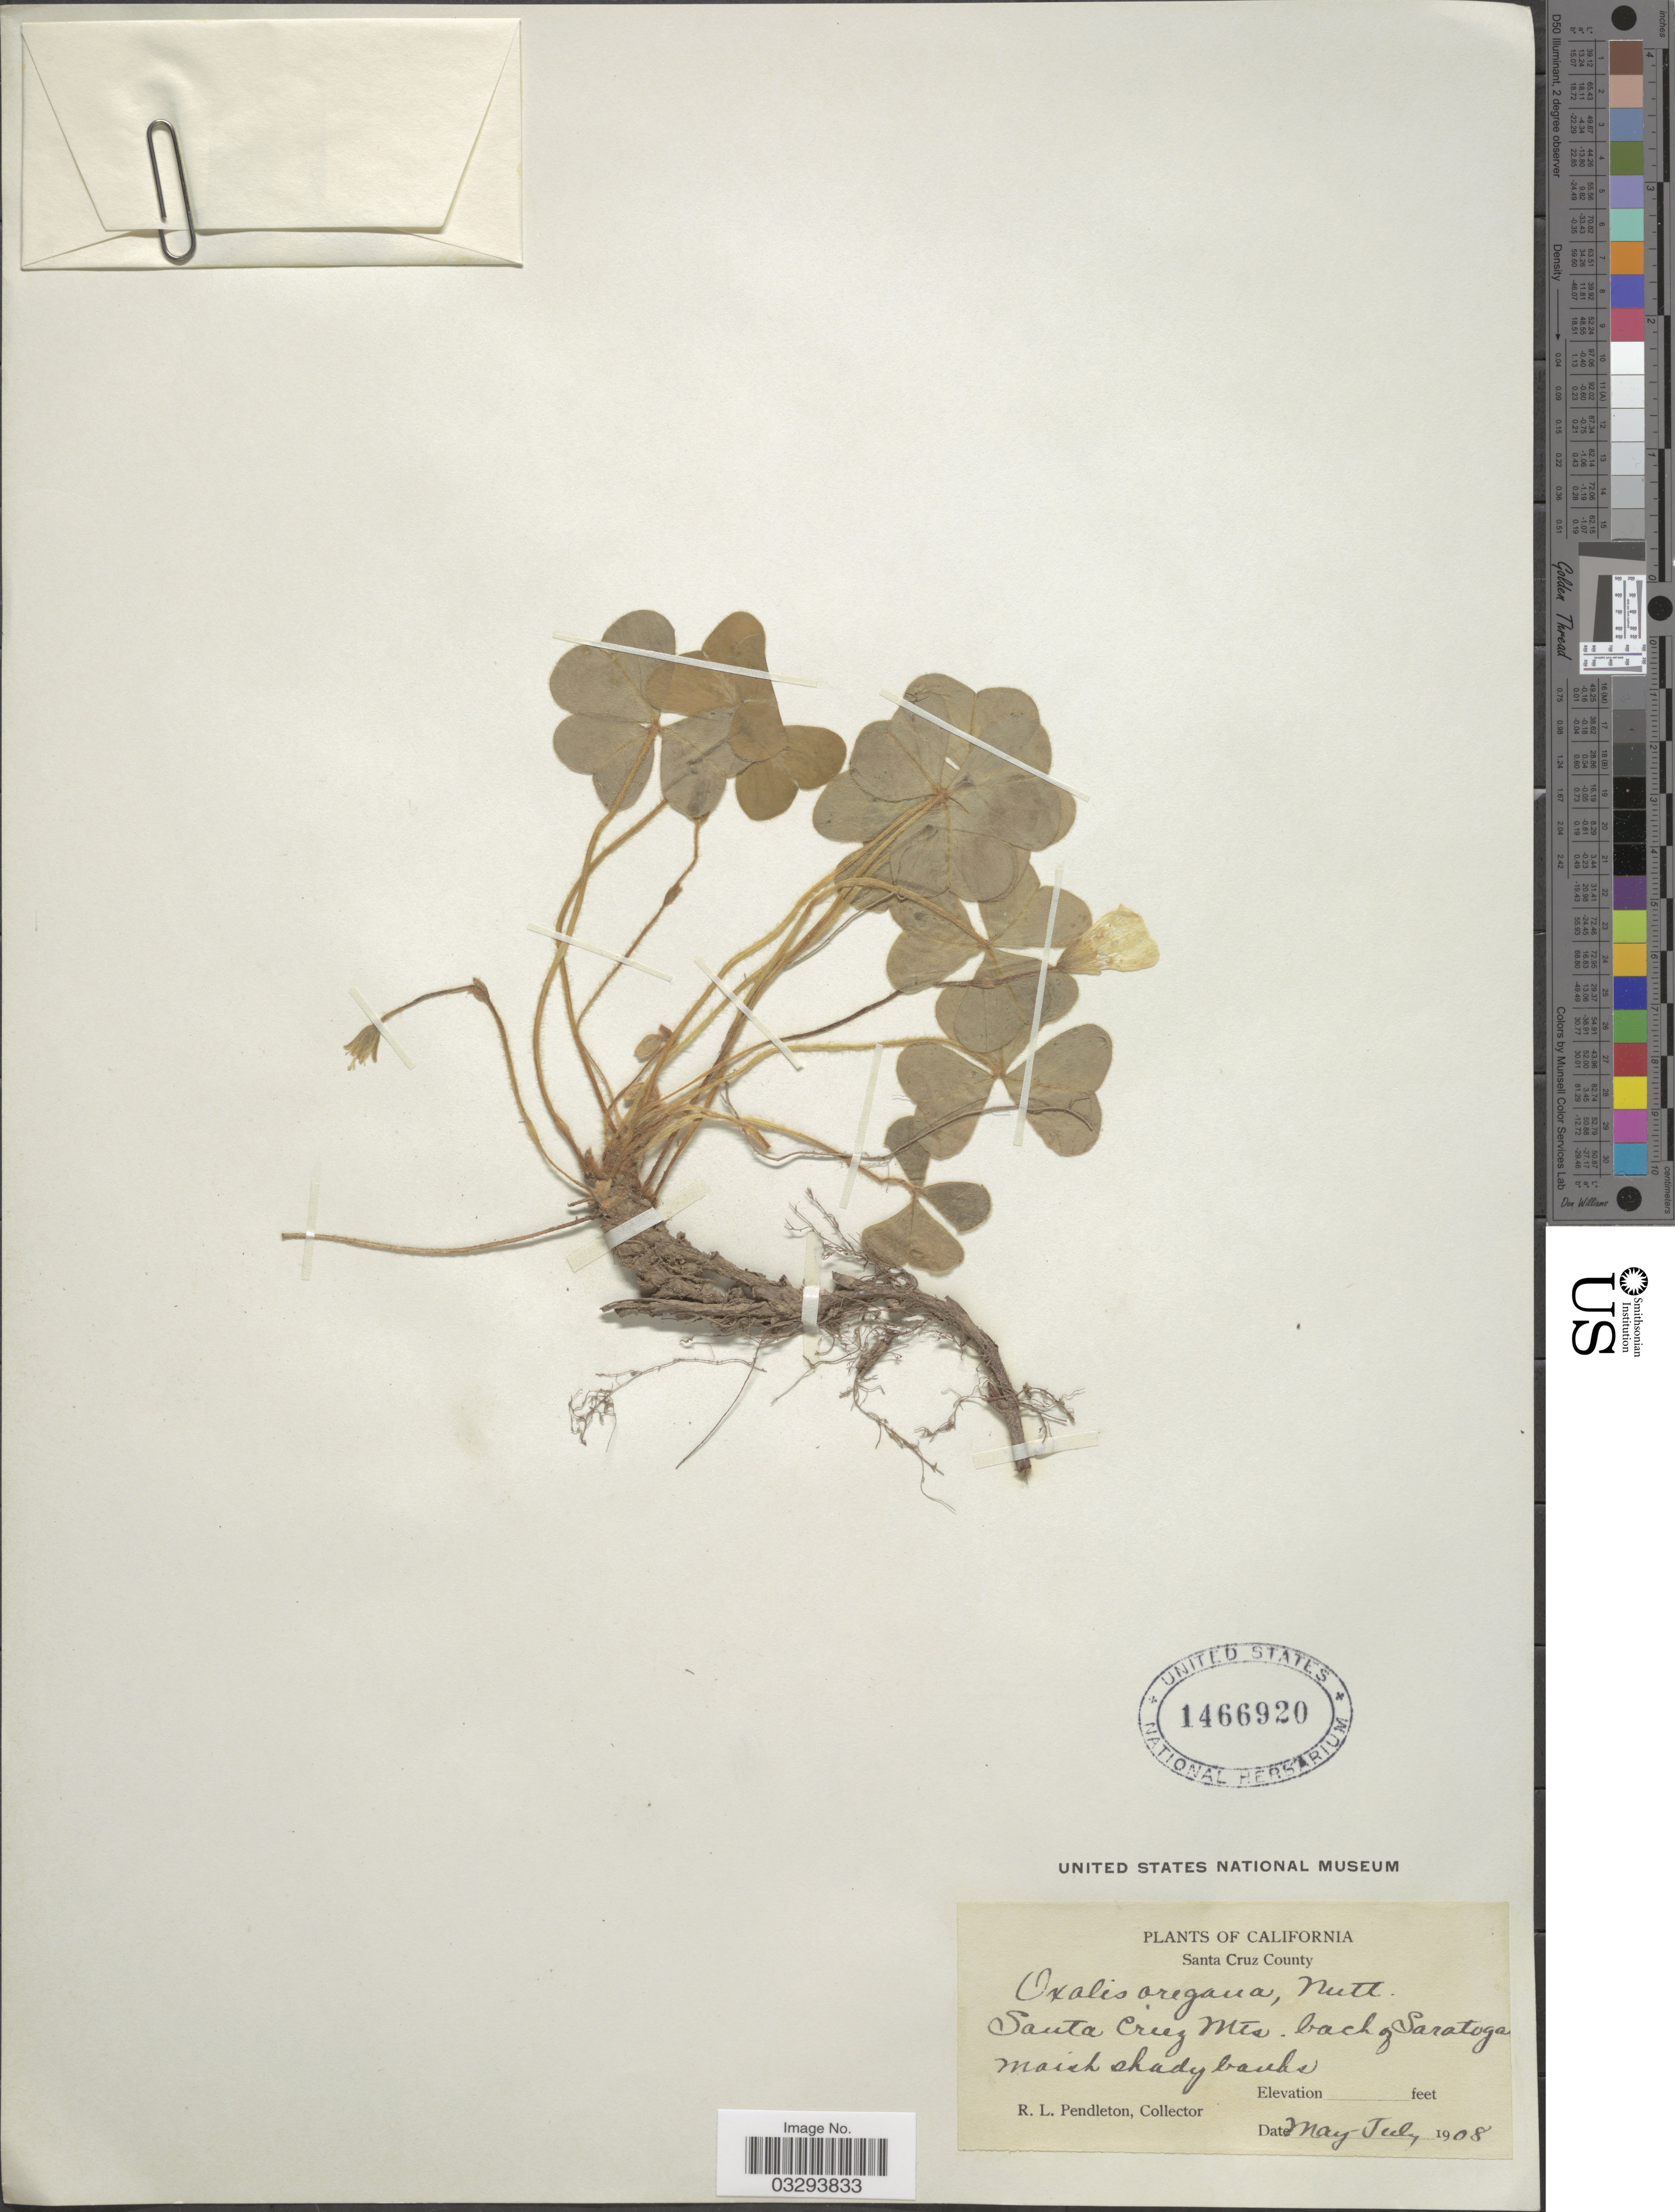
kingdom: Plantae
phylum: Tracheophyta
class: Magnoliopsida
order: Oxalidales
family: Oxalidaceae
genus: Oxalis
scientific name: Oxalis oregana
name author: Nutt.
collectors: R. Pendleton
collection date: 1908-05/1908-07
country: United States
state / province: California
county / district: Santa Cruz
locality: Santa Cruz County. Santa Cruz Mts, back of Saratoga.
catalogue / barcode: US 1466920